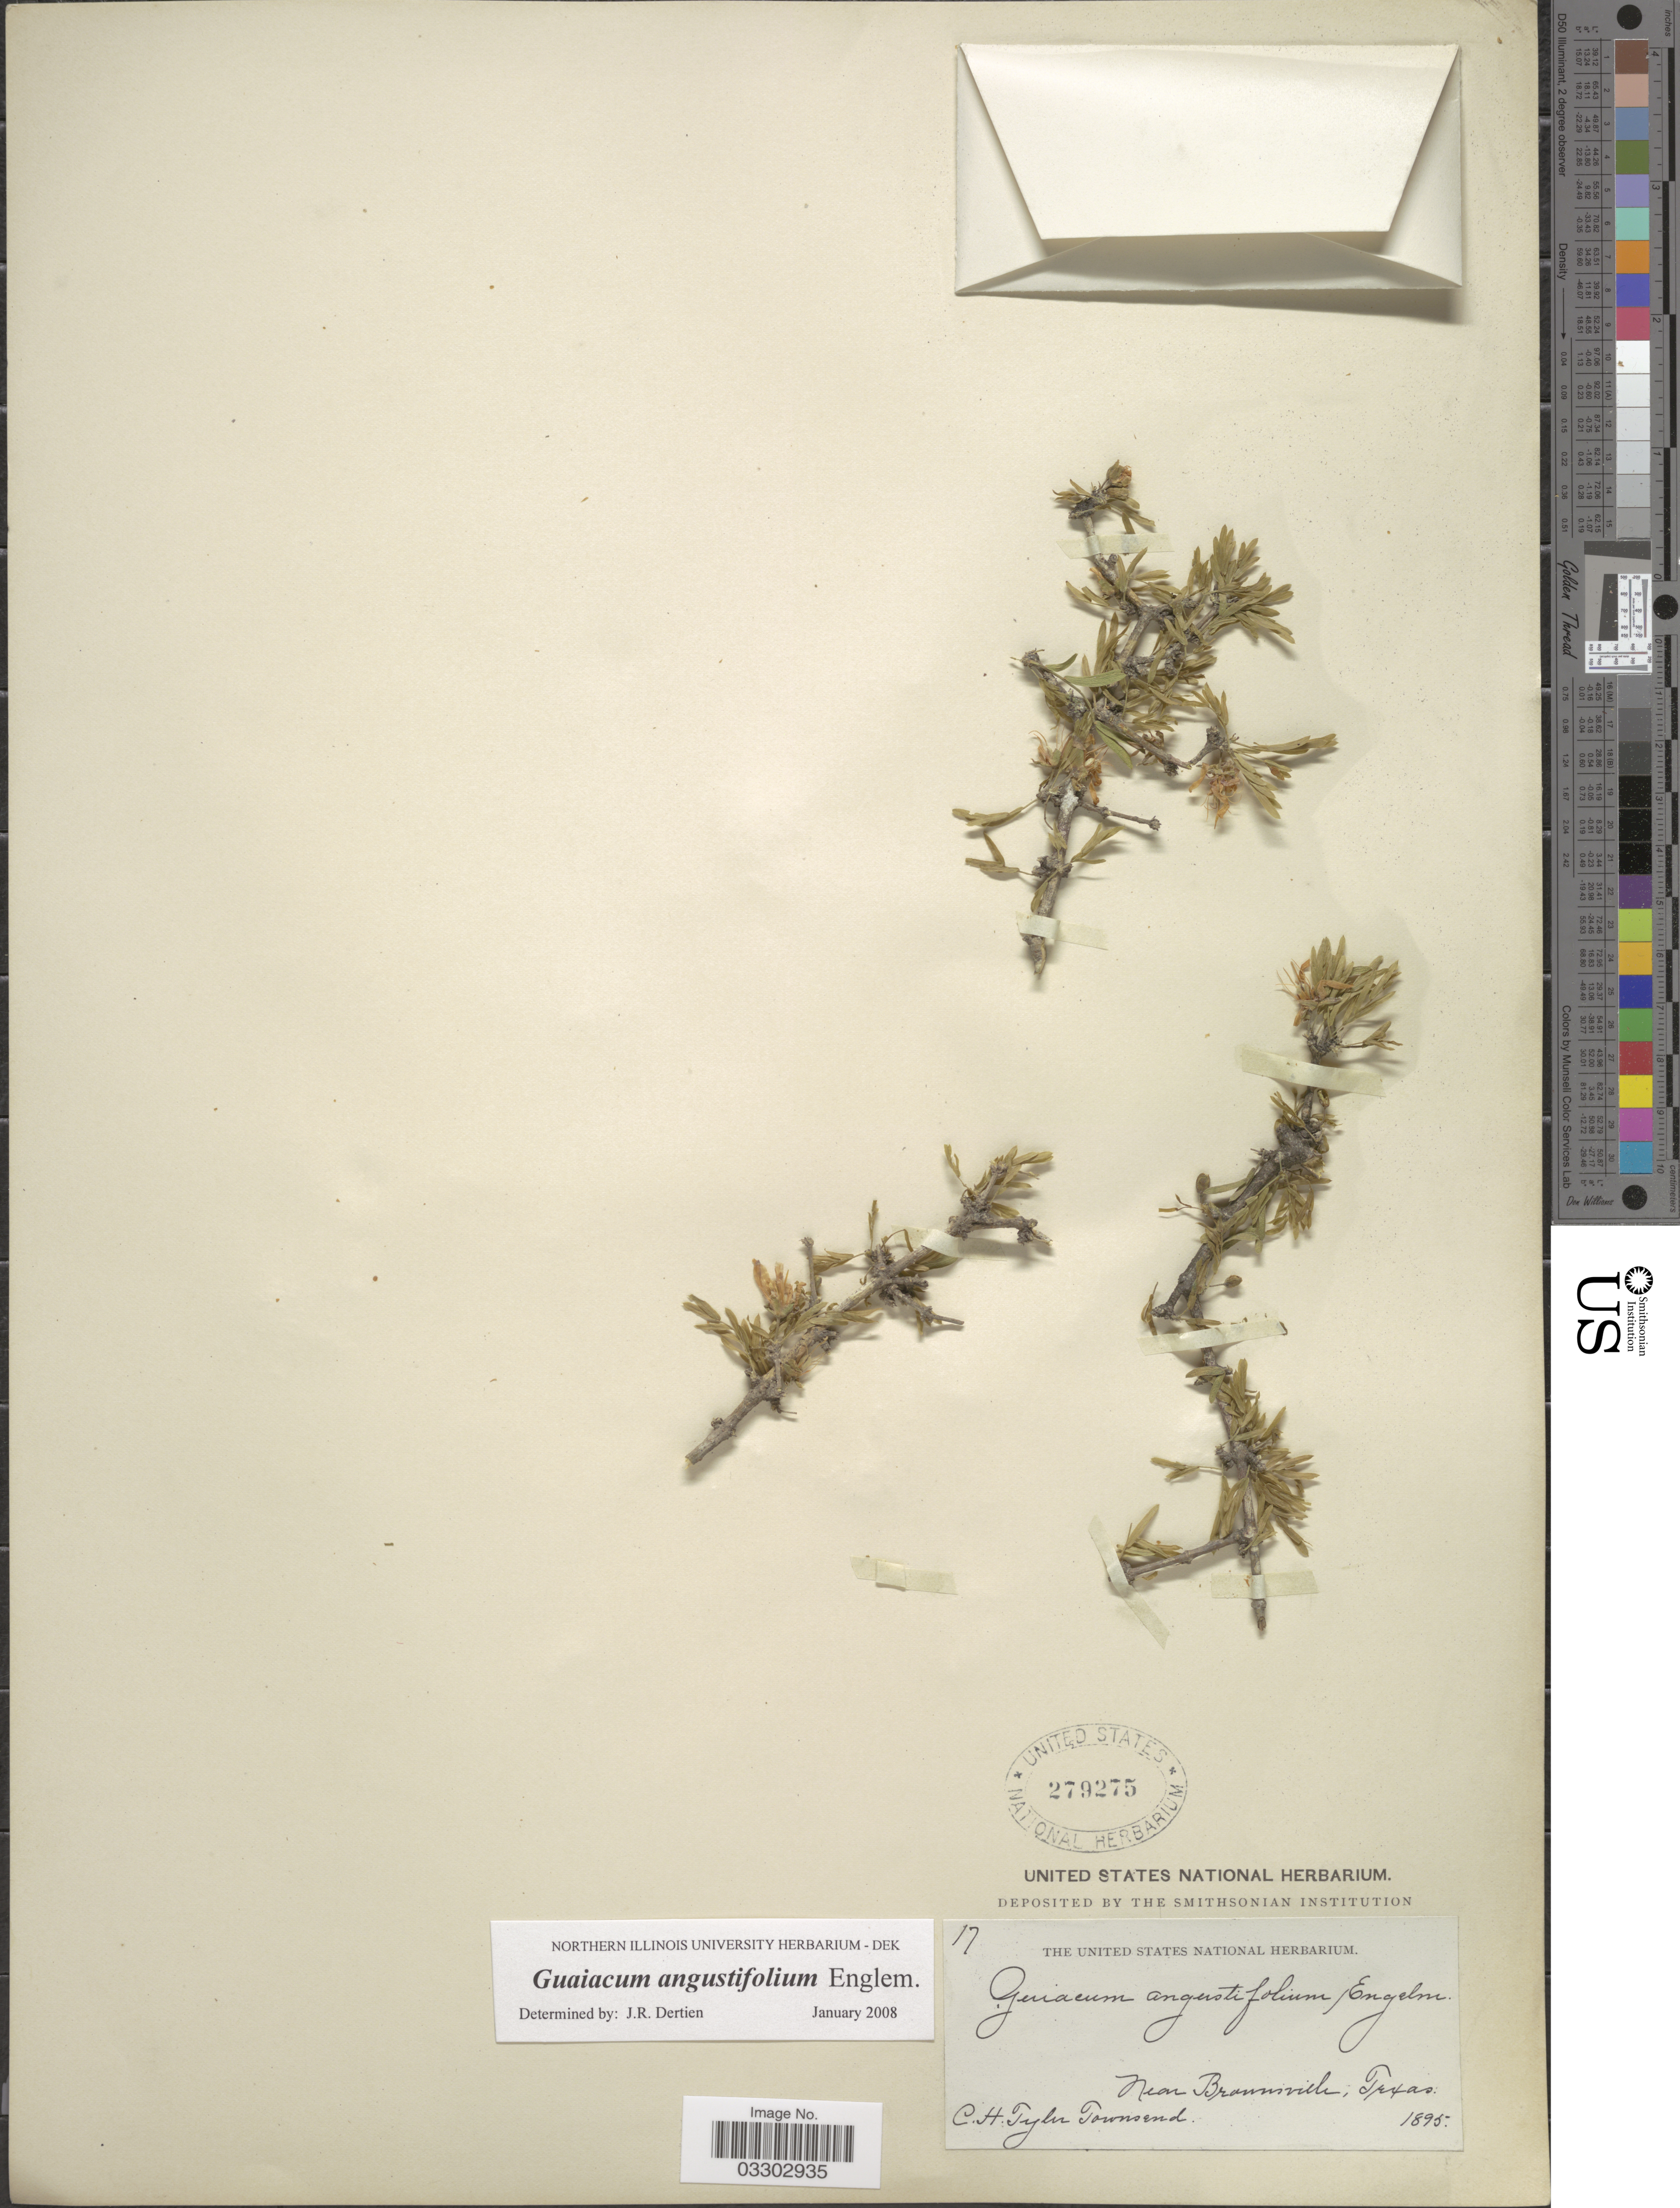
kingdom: Plantae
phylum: Tracheophyta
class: Magnoliopsida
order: Zygophyllales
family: Zygophyllaceae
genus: Guaiacum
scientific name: Guaiacum angustifolium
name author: Engelm.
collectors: C. H. T. Townsend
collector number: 17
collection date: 1895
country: United States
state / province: Texas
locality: Near Brownsville.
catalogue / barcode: US 279275